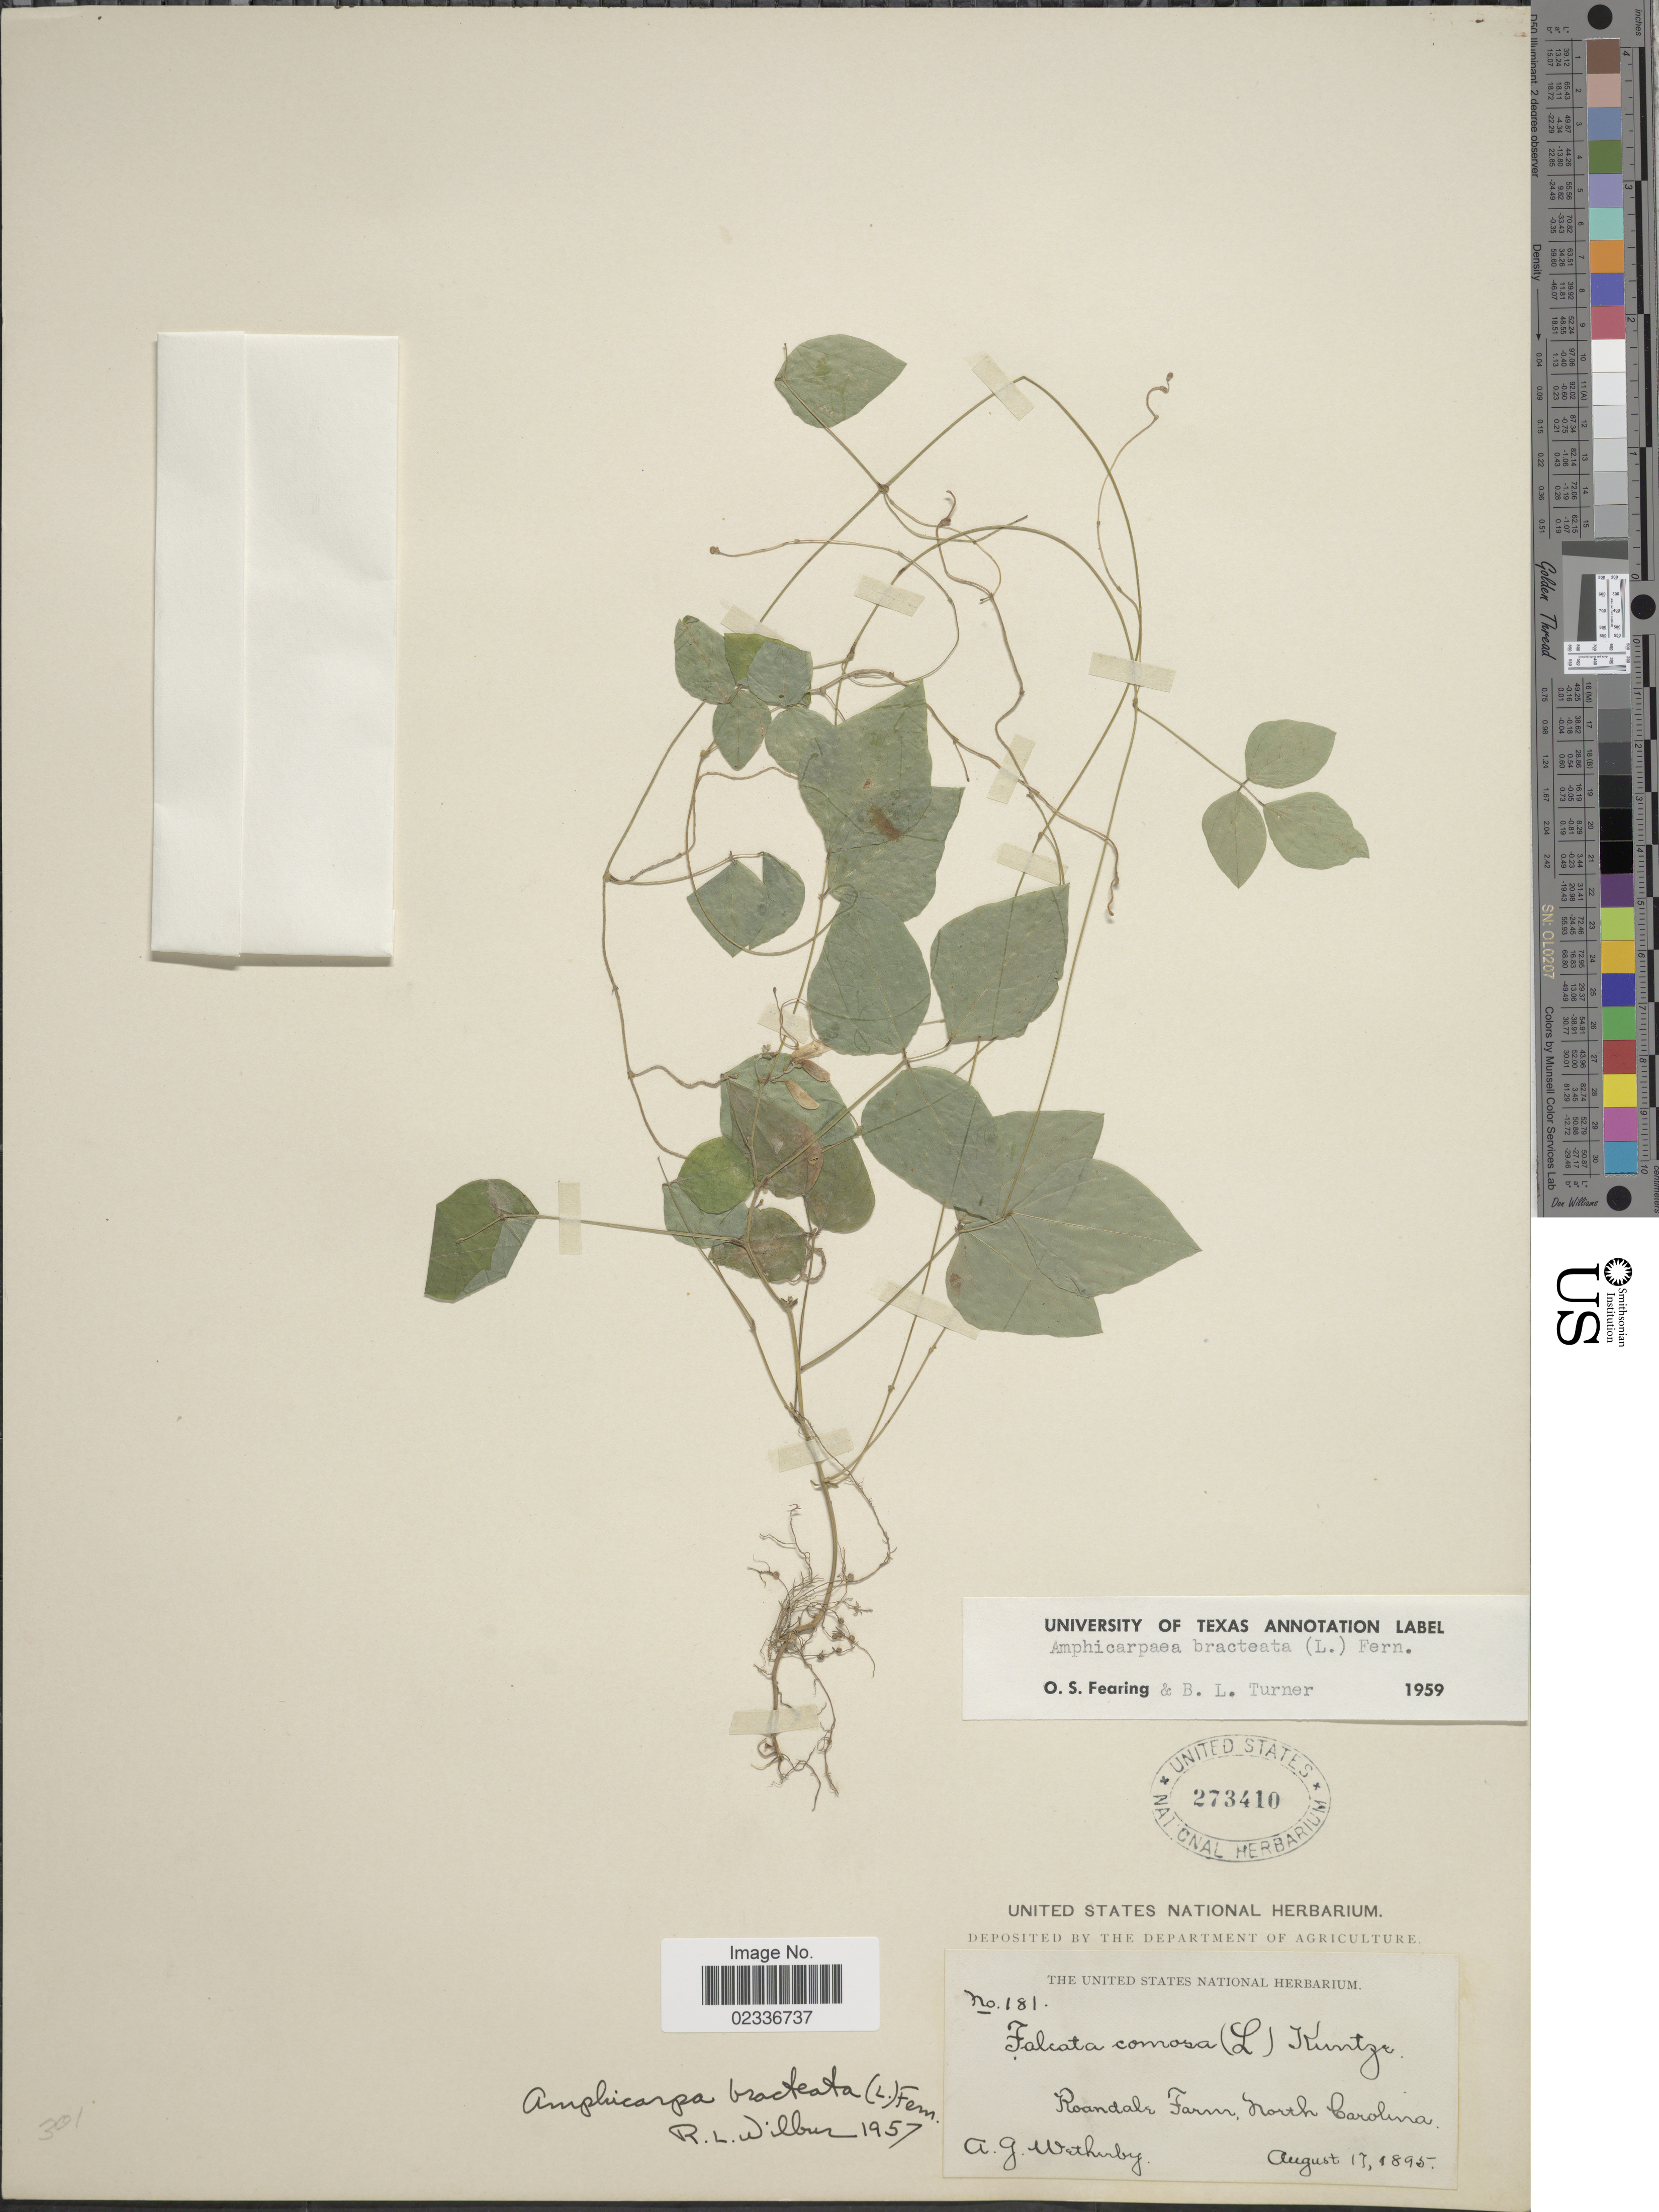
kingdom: Plantae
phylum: Tracheophyta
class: Magnoliopsida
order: Fabales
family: Fabaceae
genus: Amphicarpaea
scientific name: Amphicarpaea bracteata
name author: (L.) Fernald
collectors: A. Wetherby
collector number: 181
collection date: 1895-08-17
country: United States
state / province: North Carolina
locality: Roandale Farm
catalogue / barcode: US 273410